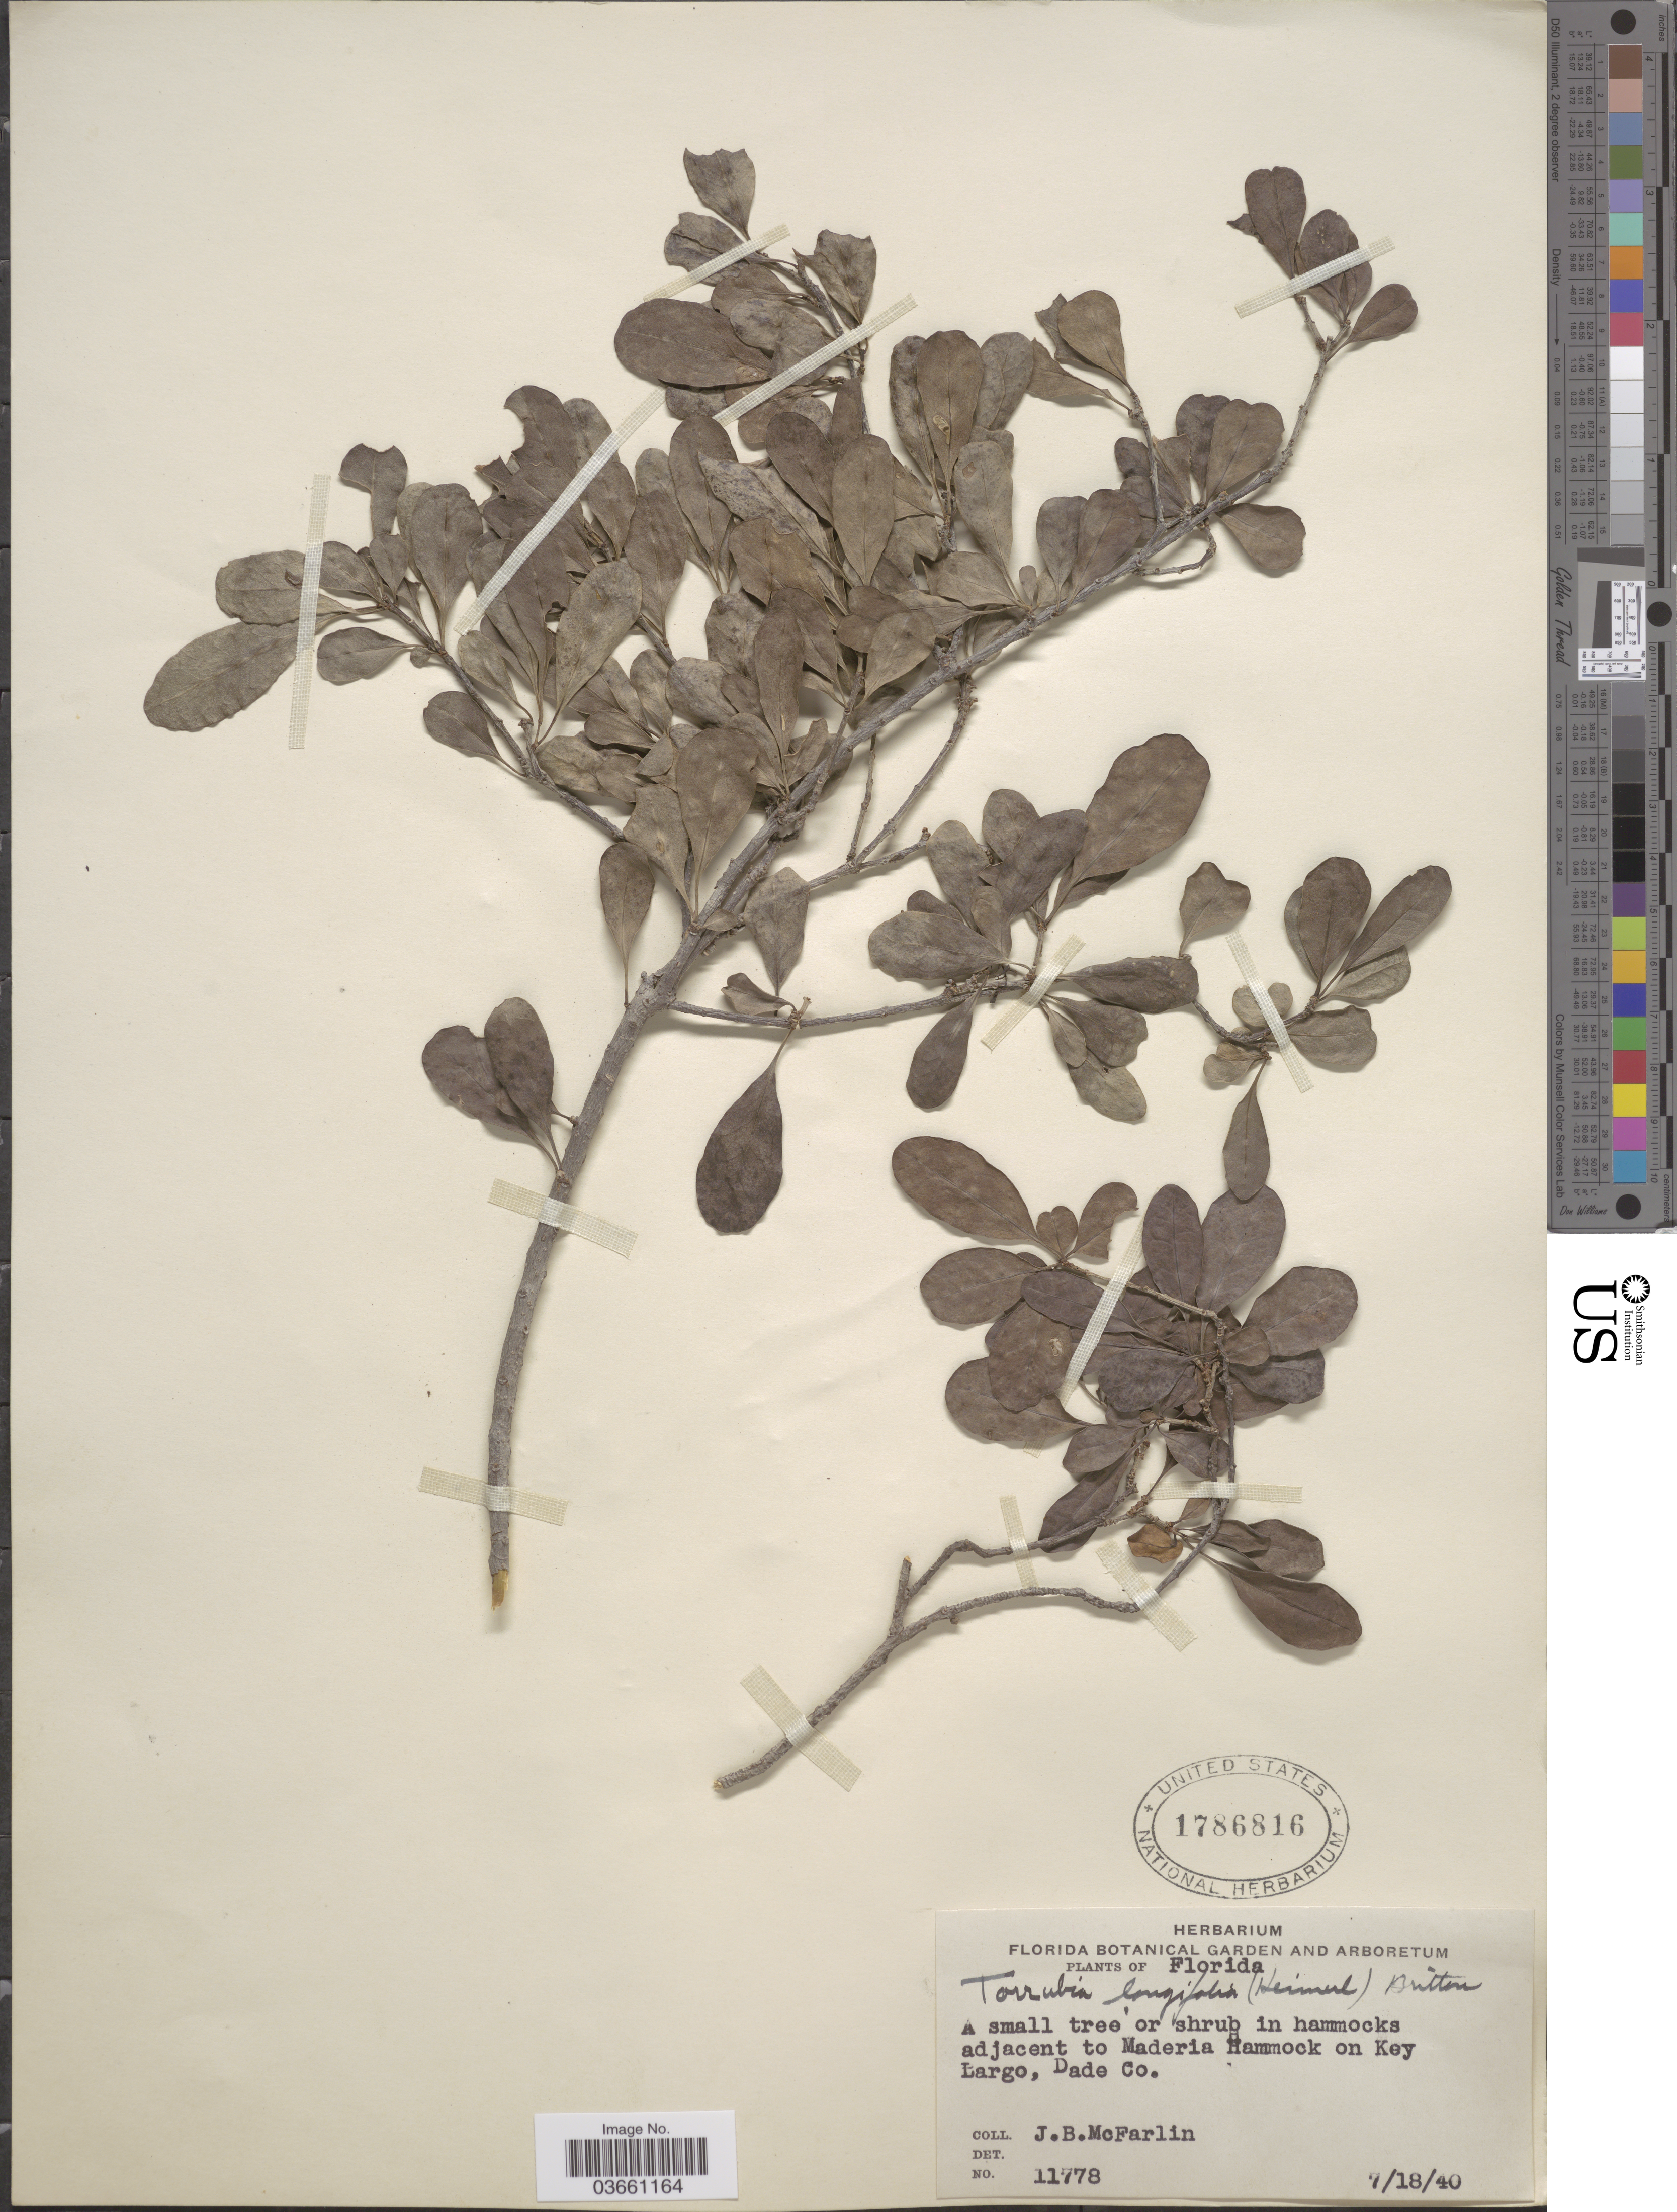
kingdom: Plantae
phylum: Tracheophyta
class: Magnoliopsida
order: Caryophyllales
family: Nyctaginaceae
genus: Guapira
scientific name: Guapira discolor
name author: (Spreng.) Little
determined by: Strong, Mark T., (BOT), Smithsonian Institution - National Museum of Natural History (UNITED STATES)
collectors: J. McFarlin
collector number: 11778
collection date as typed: Transcribed d/m/y: 18/7/40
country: United States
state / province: Florida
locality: In hammocks adjacent to Maderia Hammock on Key Largo, Dade Co.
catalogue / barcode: US 1786816